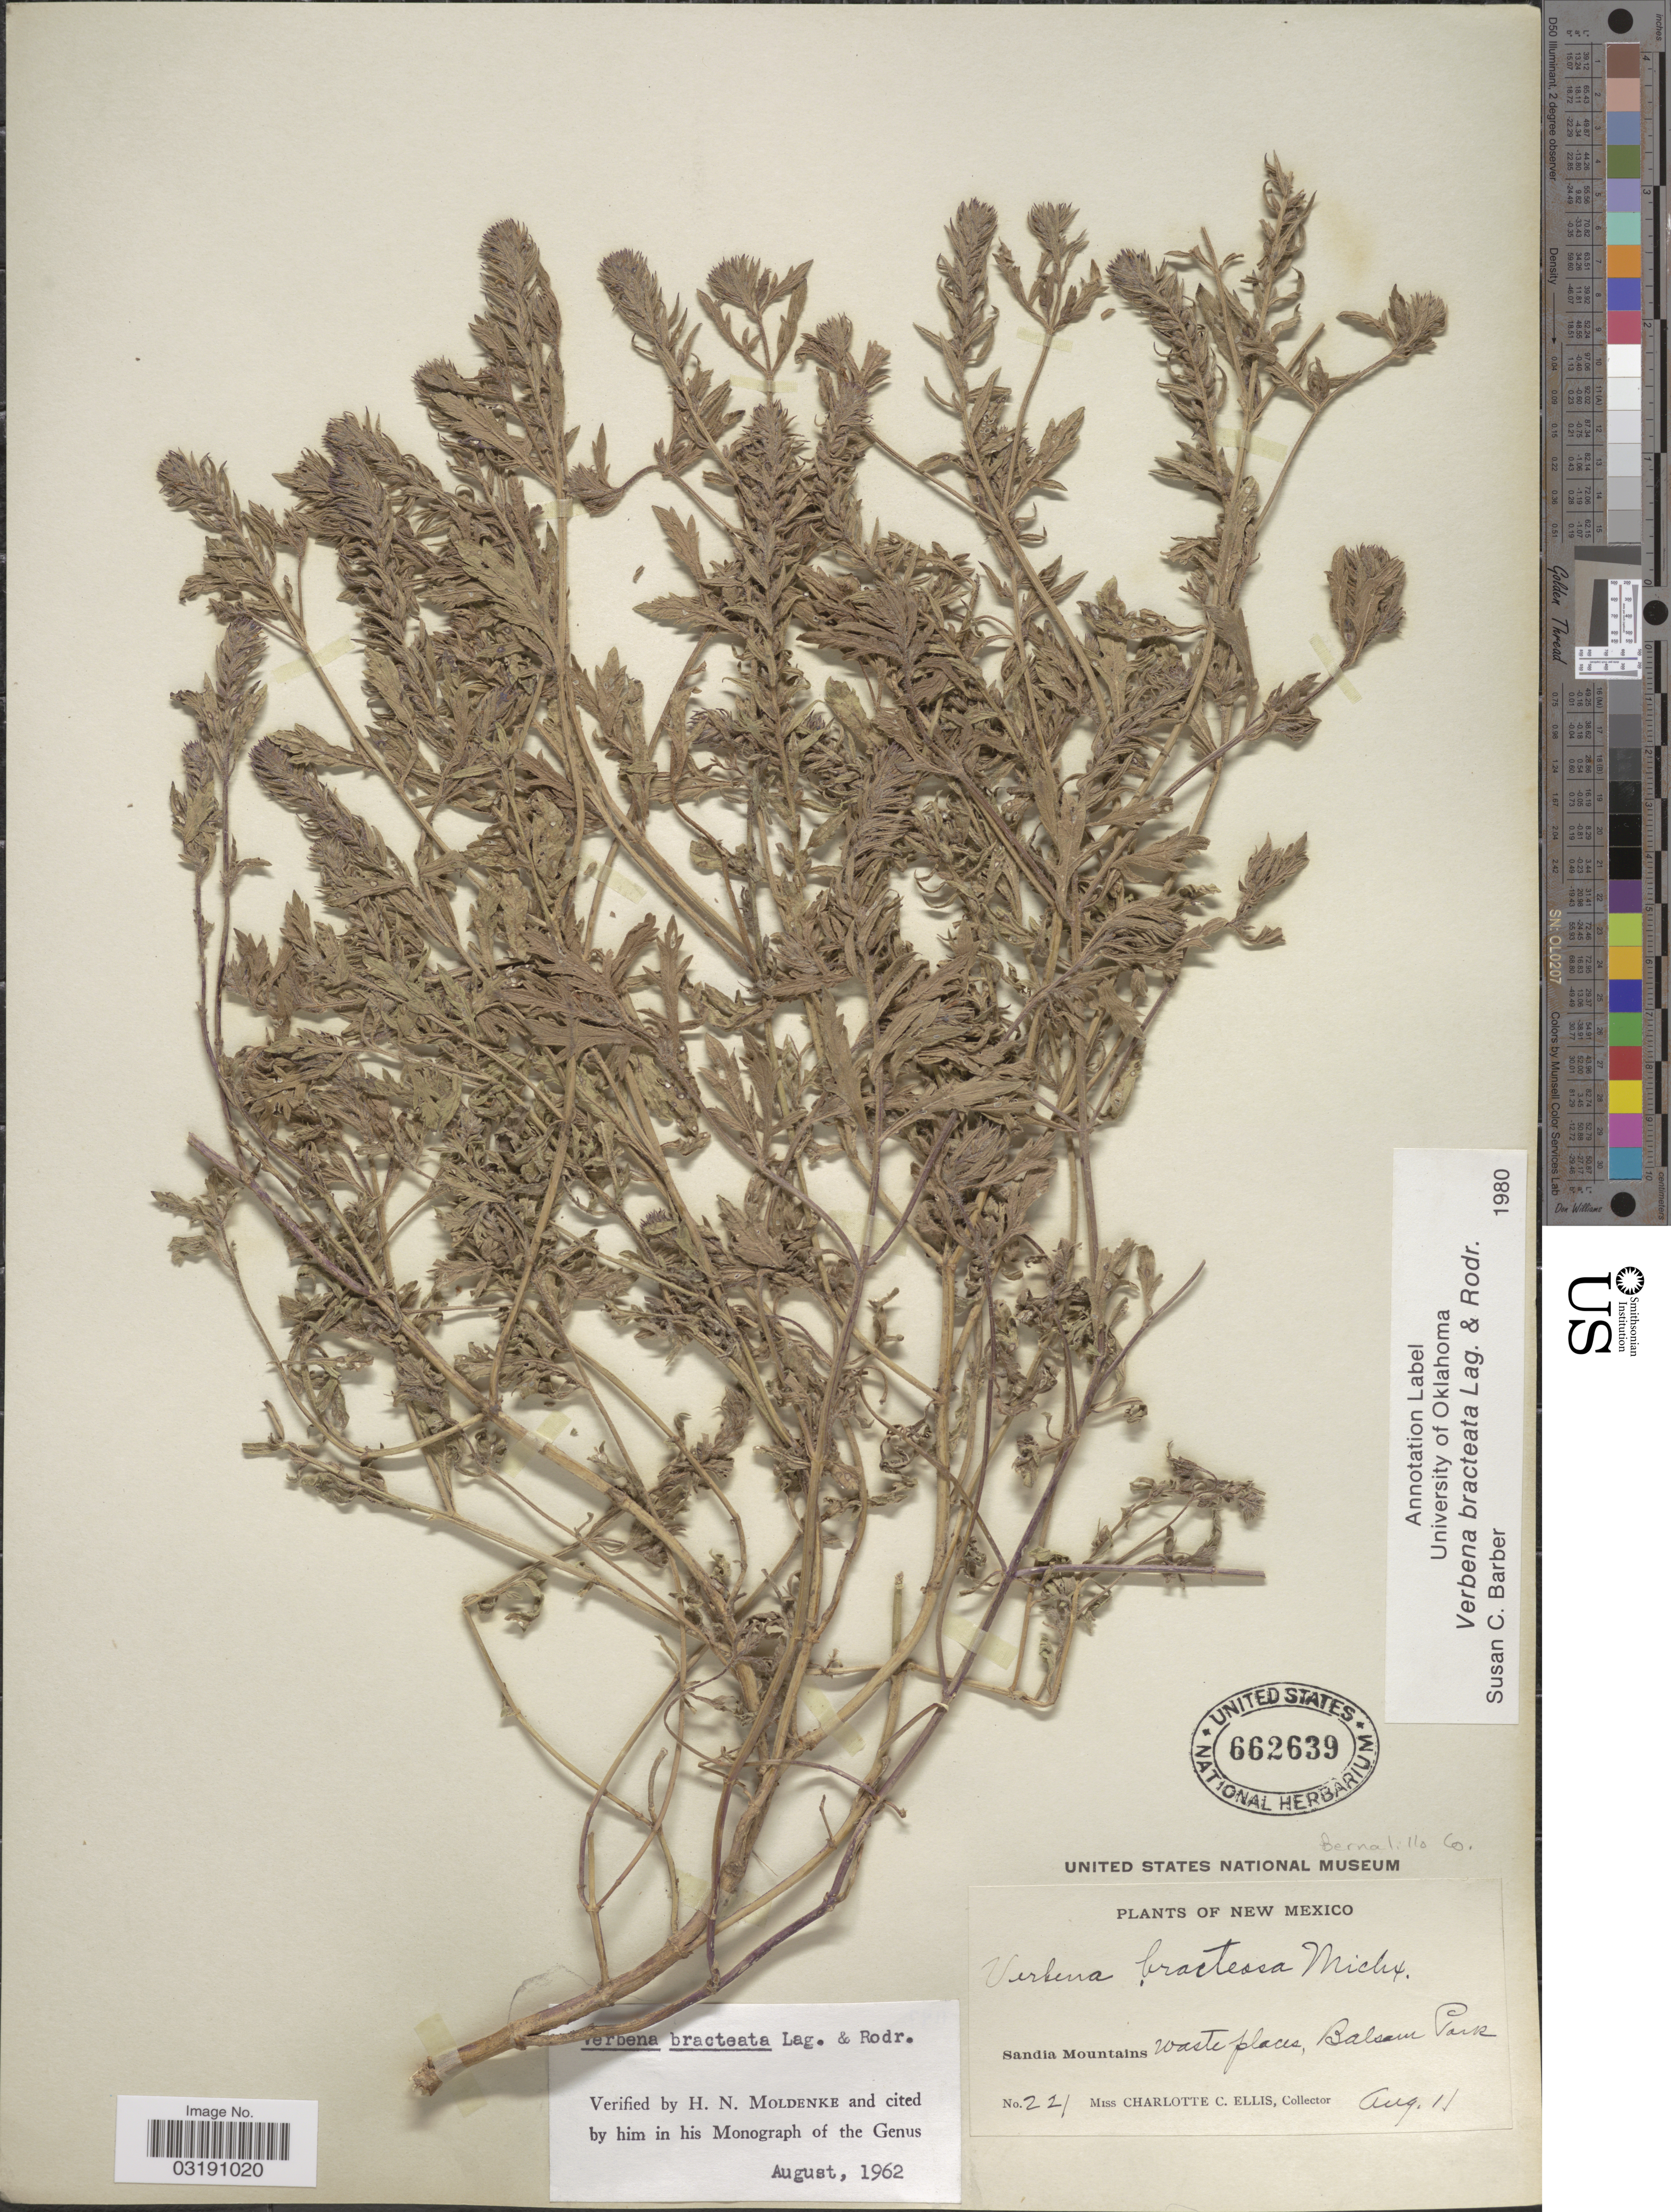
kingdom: Plantae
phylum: Tracheophyta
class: Magnoliopsida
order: Lamiales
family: Verbenaceae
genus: Verbena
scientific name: Verbena bracteata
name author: Cav. ex Lag. & Rodr.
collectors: C. C. Ellis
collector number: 221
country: United States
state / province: New Mexico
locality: Sandia Mountains. Balsam Park. Bernalillo Co.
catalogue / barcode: US 662639